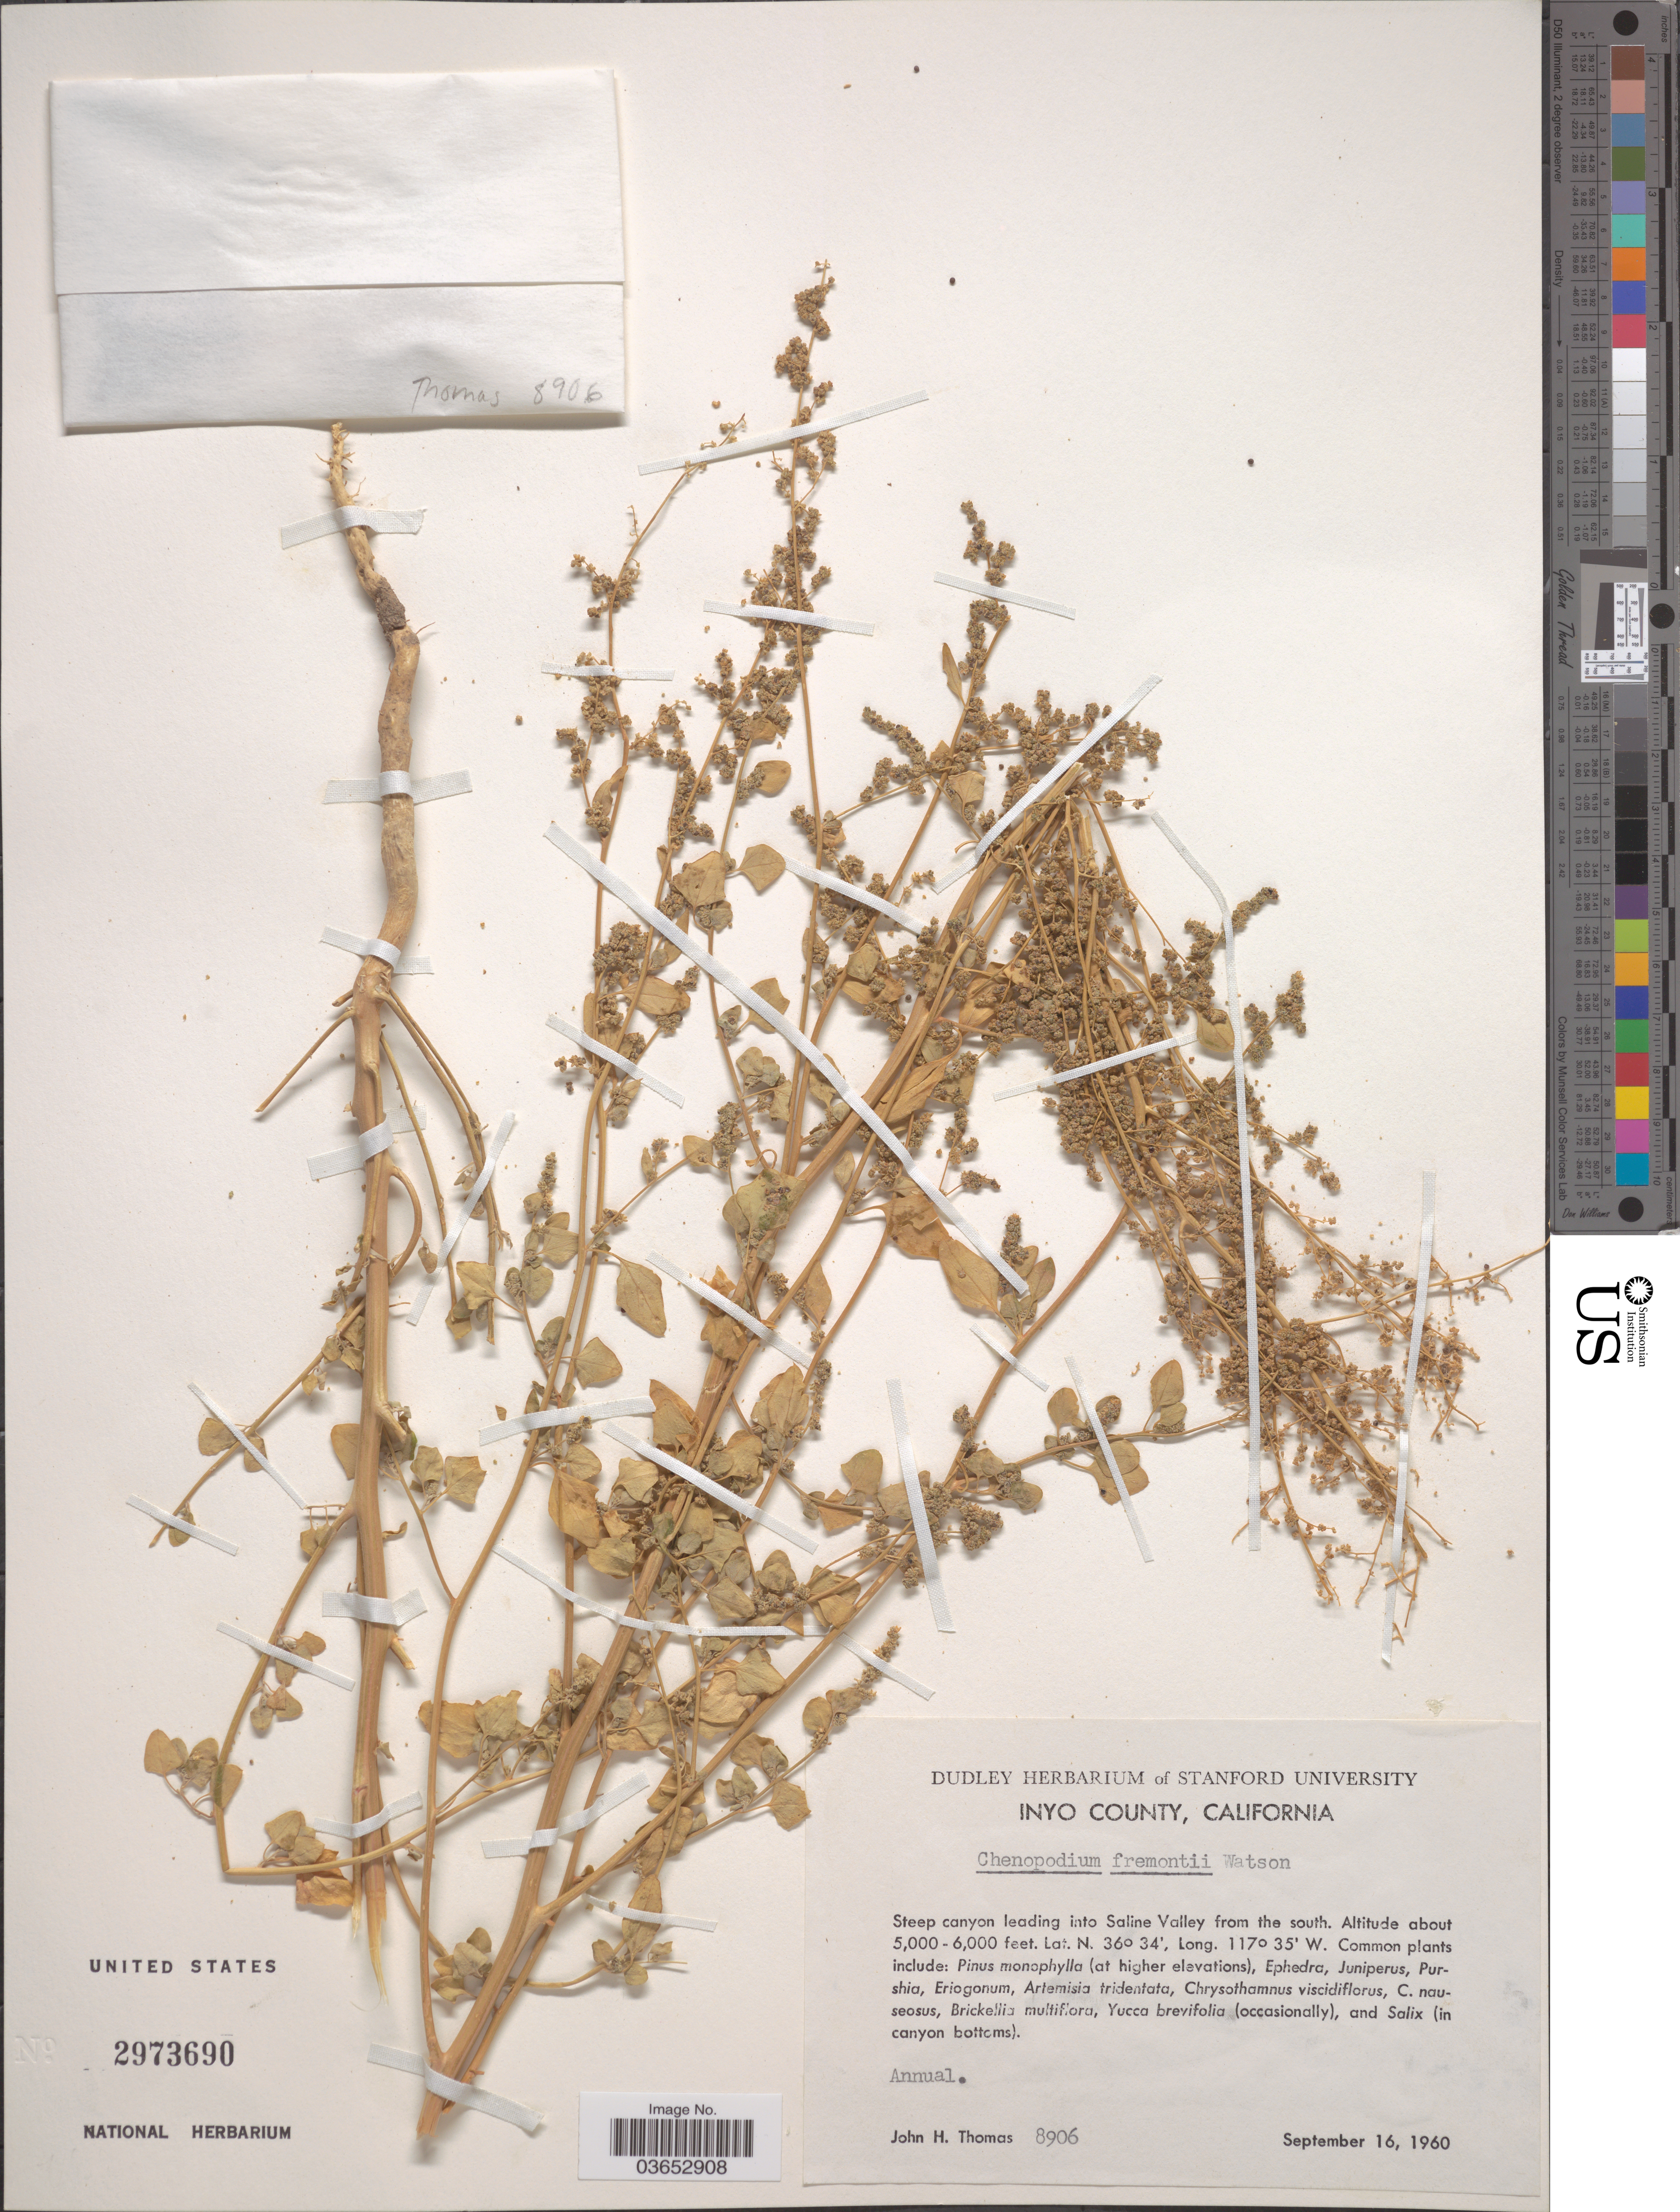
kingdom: Plantae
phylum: Tracheophyta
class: Magnoliopsida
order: Caryophyllales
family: Amaranthaceae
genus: Chenopodium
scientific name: Chenopodium fremontii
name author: S. Watson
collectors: J. H. Thomas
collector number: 8906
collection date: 1960-09-16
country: United States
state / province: California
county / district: Inyo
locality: Inyo County. Steep canyon leading into Saline Valley from the south.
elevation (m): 1524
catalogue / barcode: US 2973690